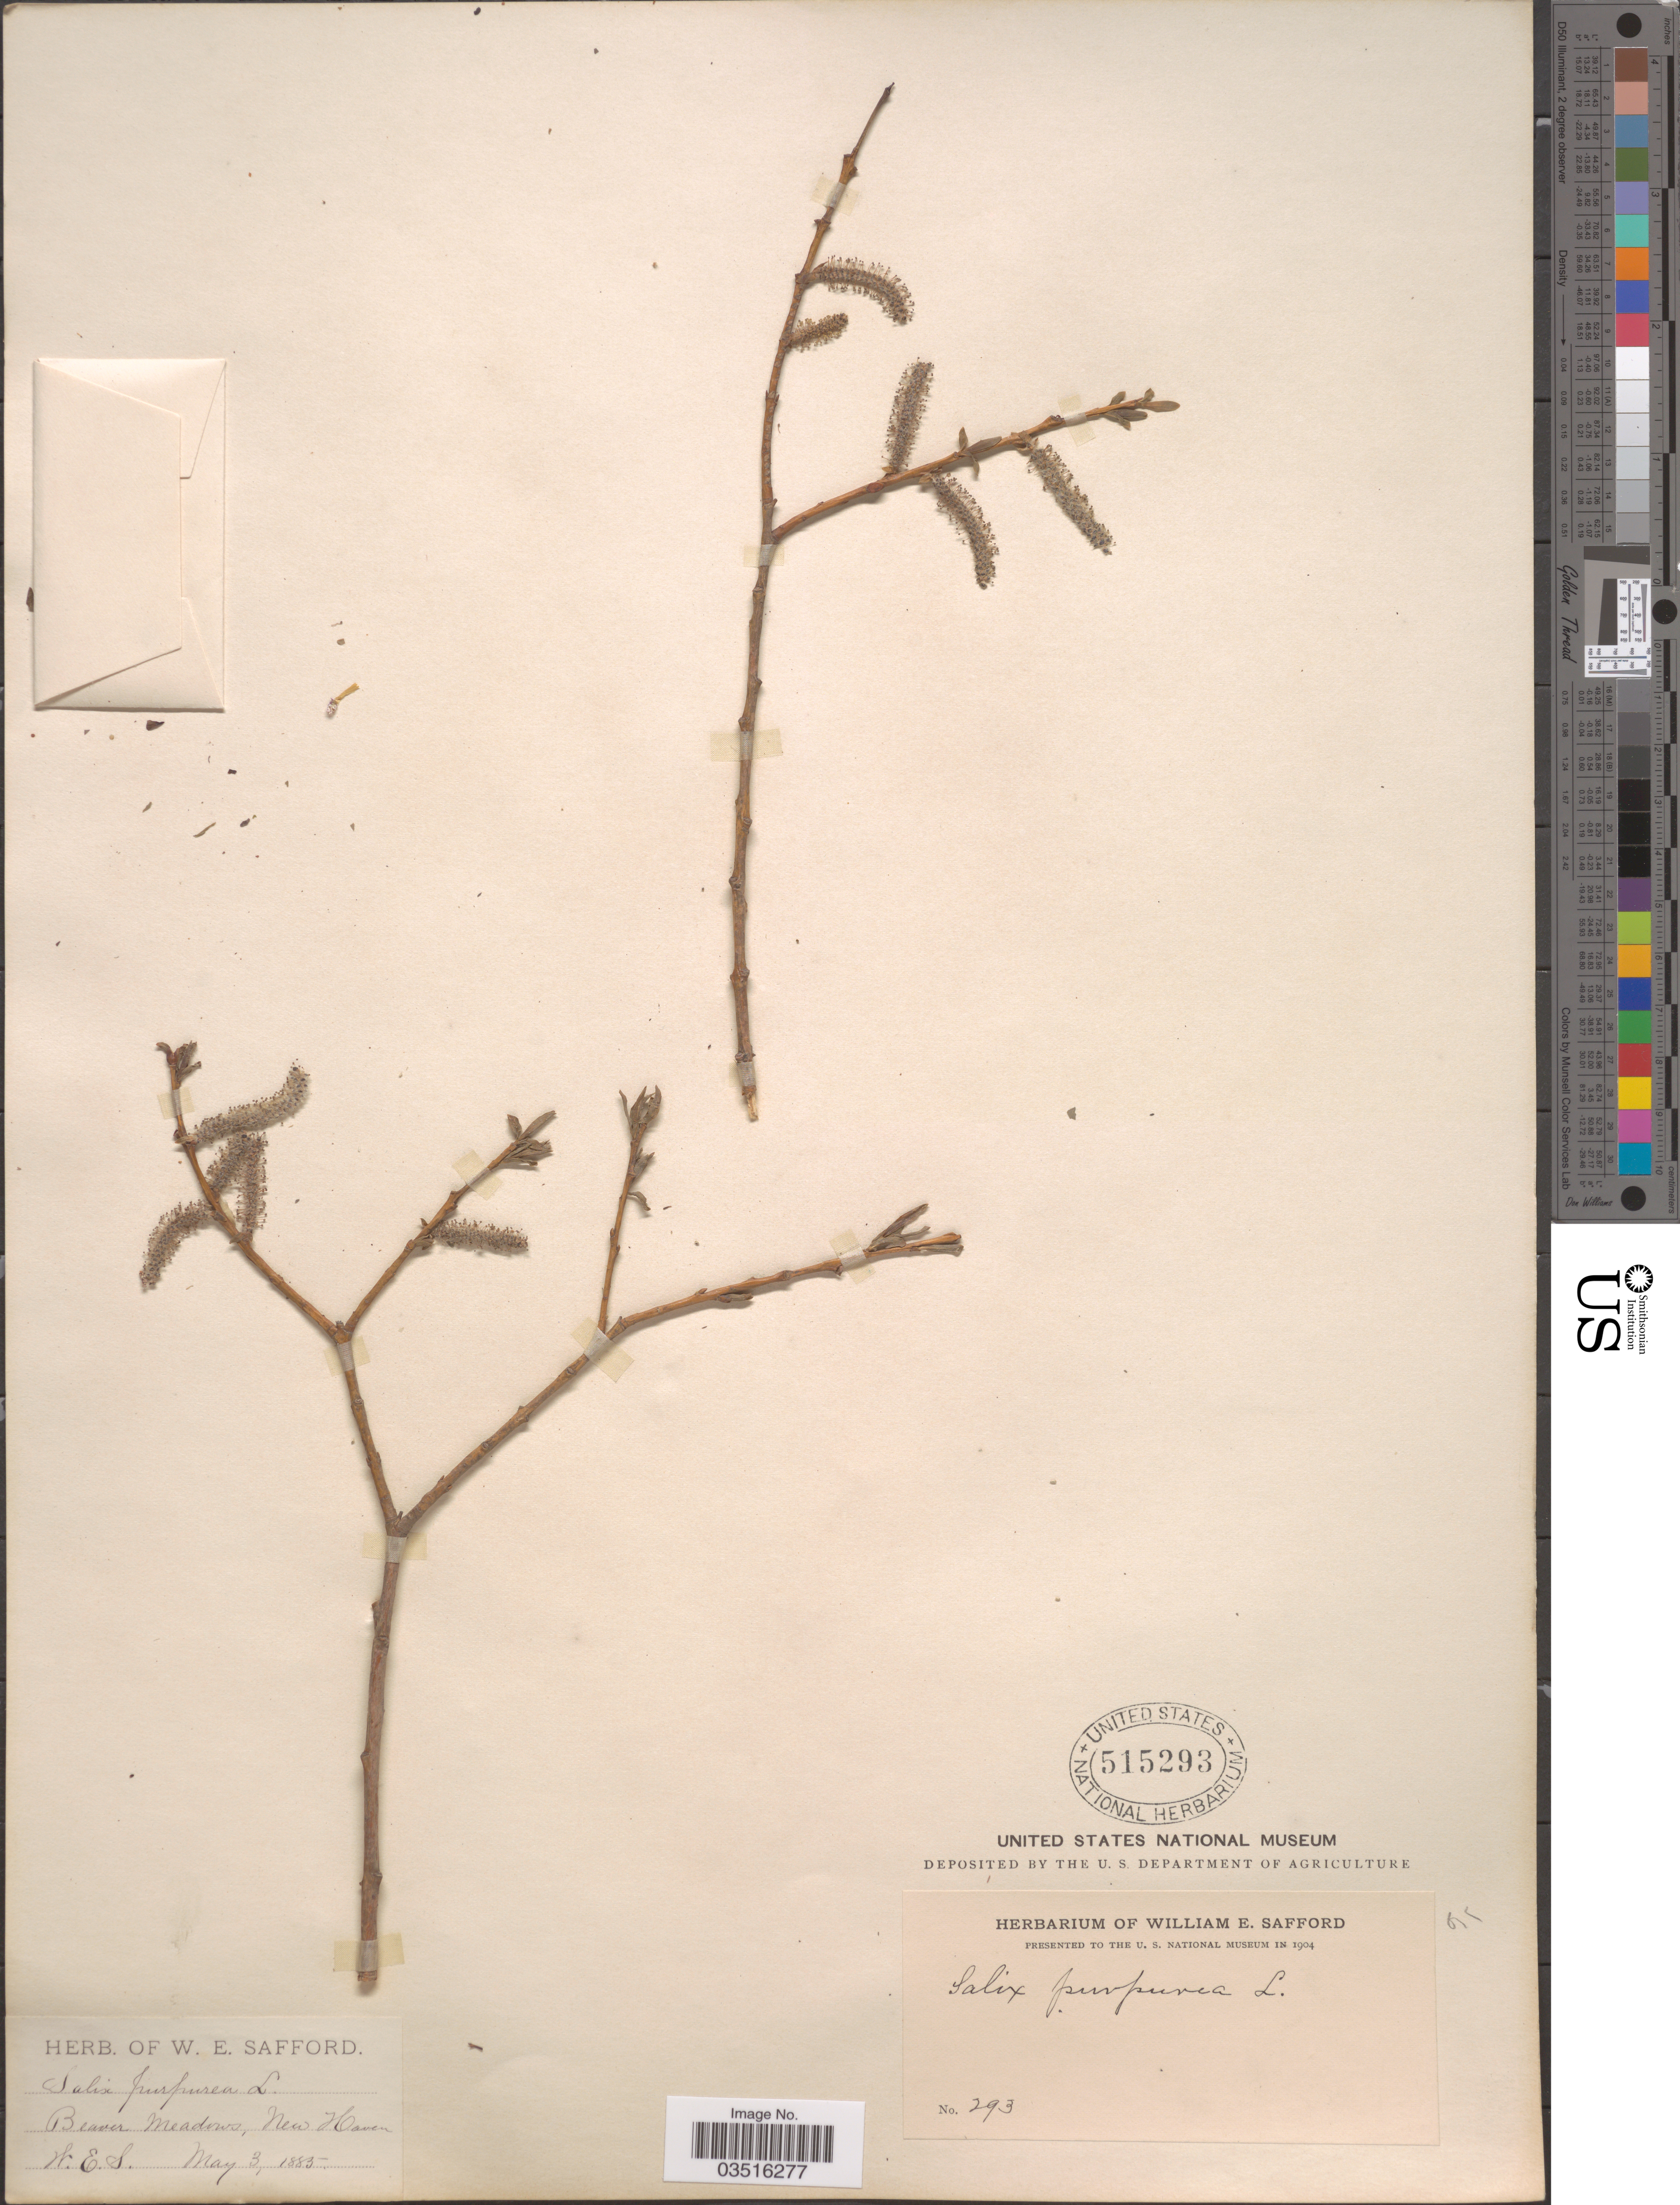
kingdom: Plantae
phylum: Tracheophyta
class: Magnoliopsida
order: Malpighiales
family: Salicaceae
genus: Salix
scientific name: Salix purpurea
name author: L.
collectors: W. E. Safford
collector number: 293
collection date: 1885-05-03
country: United States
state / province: Connecticut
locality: Beaver Meadows, New Haven.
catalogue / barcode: US 515293